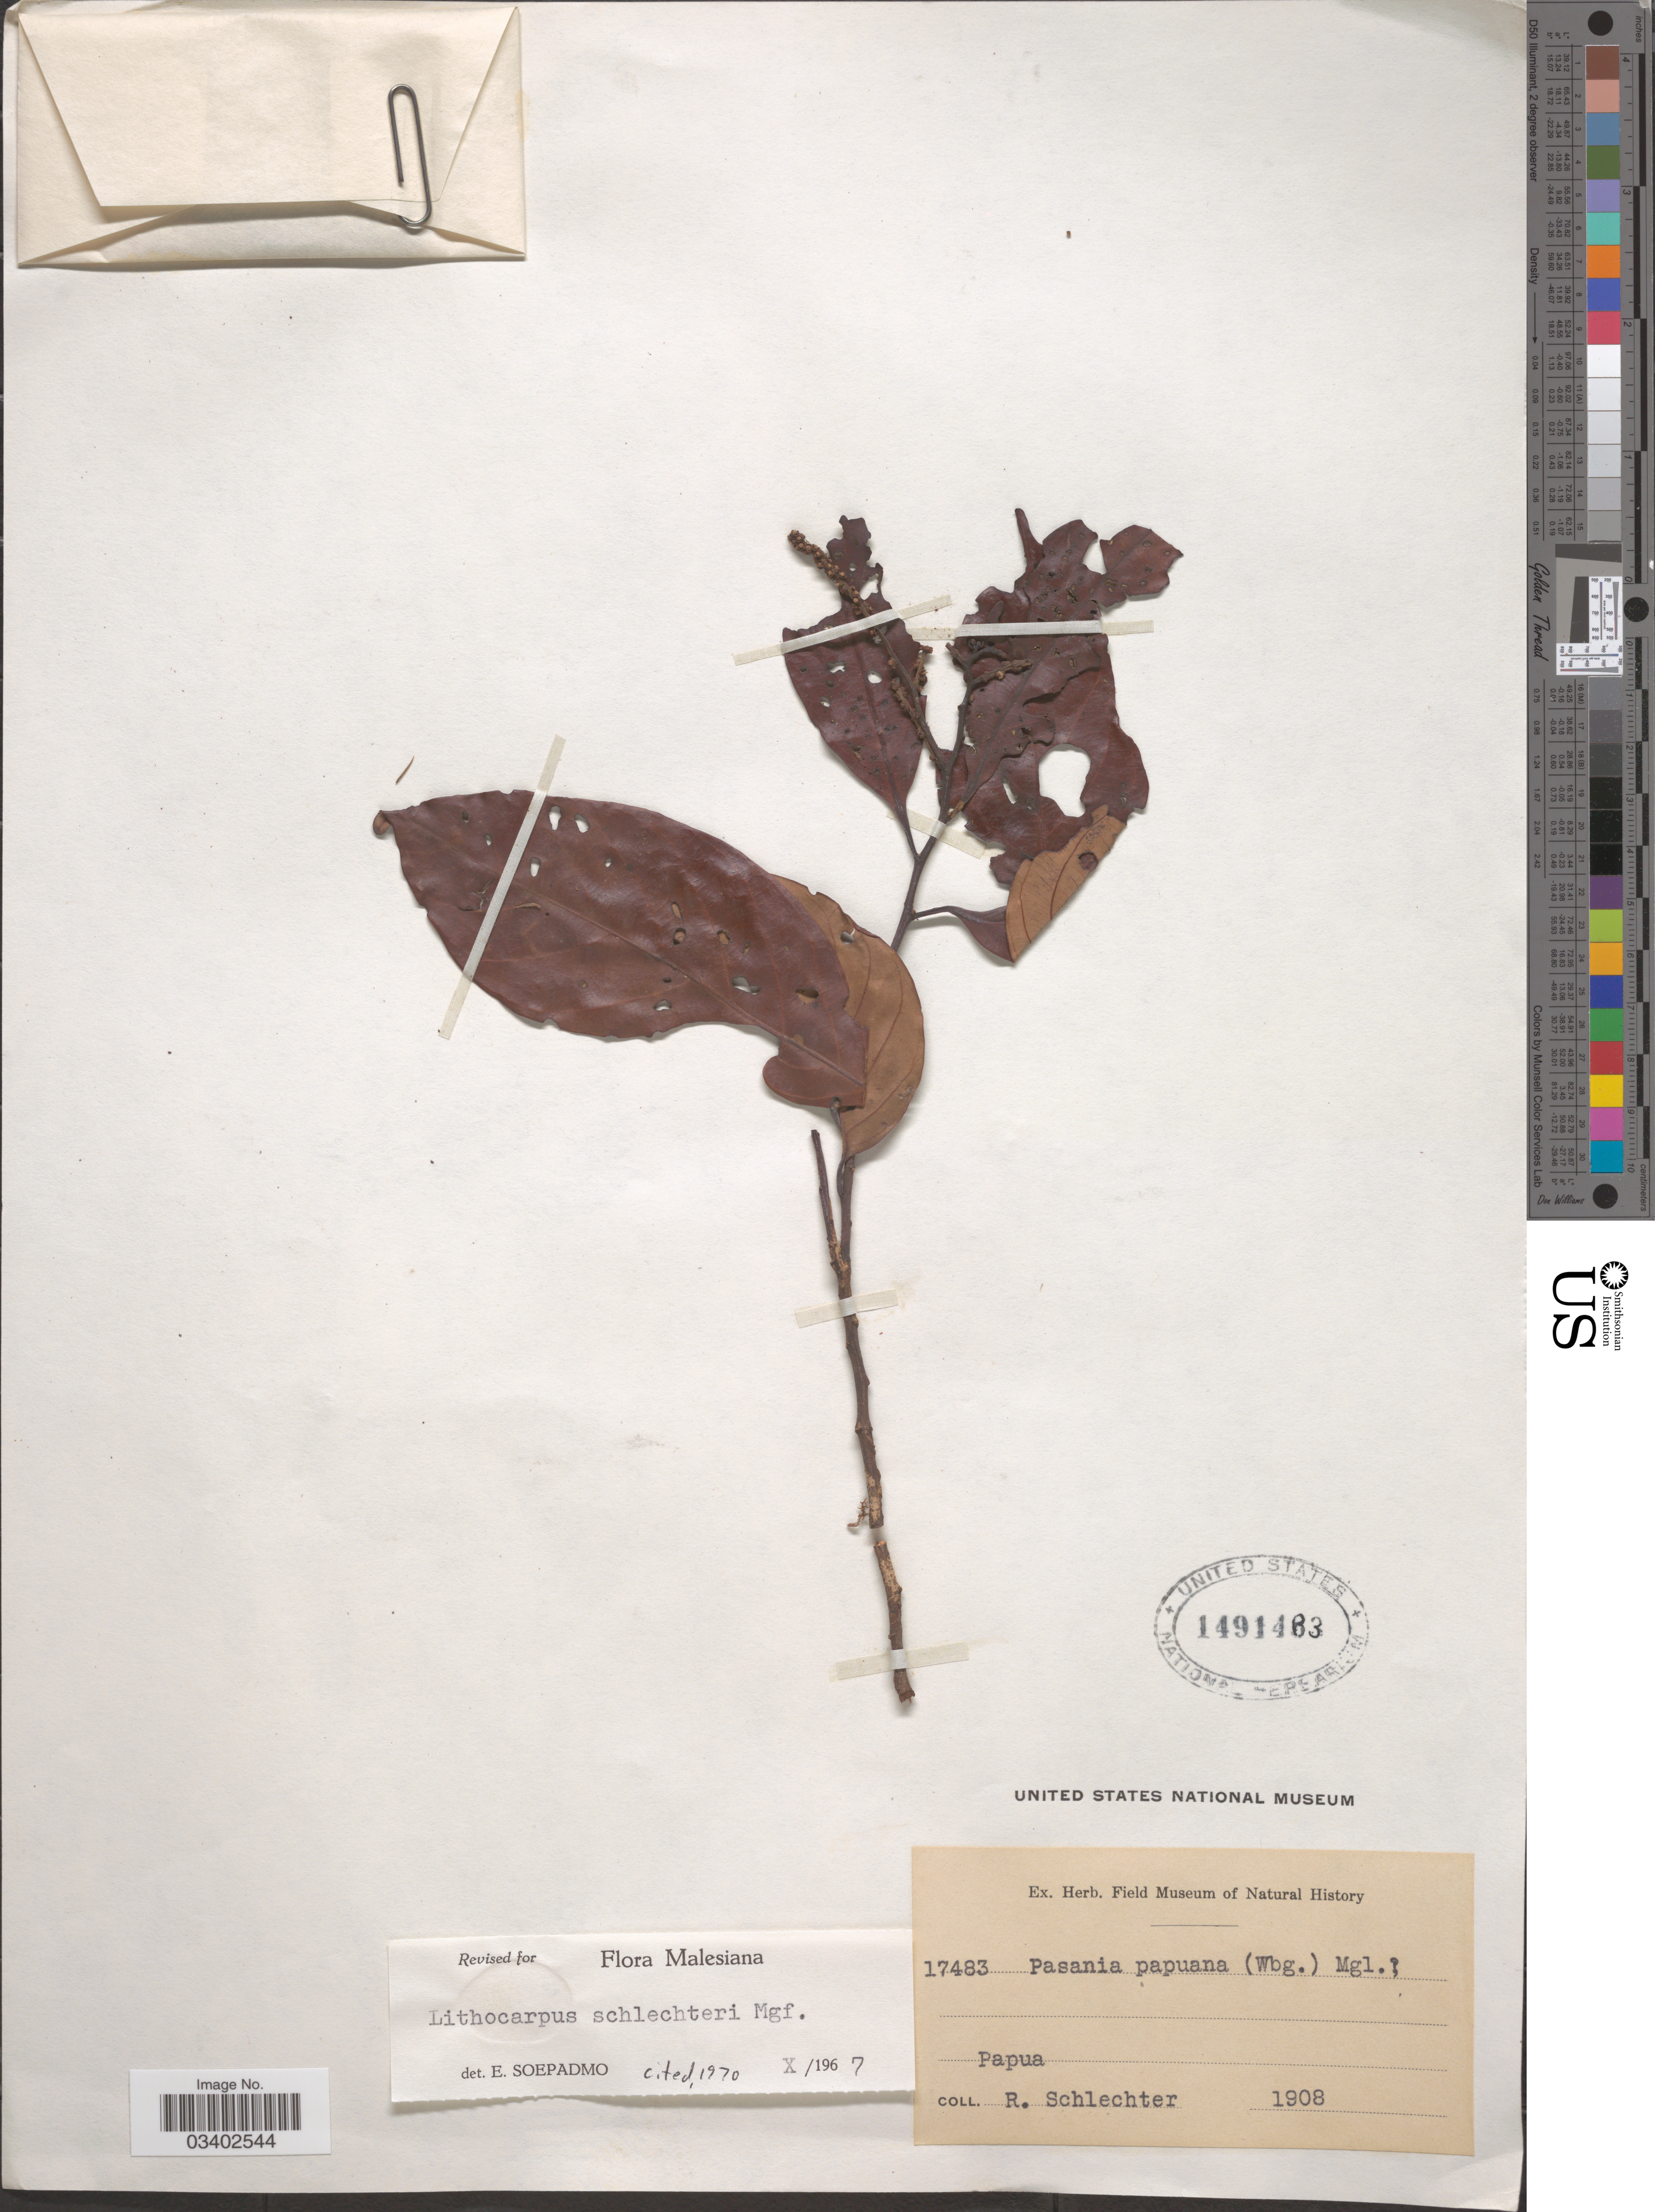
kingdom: Plantae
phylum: Tracheophyta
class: Magnoliopsida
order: Fagales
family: Fagaceae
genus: Lithocarpus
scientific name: Lithocarpus schlechteri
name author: Markgr.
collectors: F. R. R. Schlechter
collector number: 17483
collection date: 1908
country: Papua New Guinea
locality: Papua.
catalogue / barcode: US 1491483